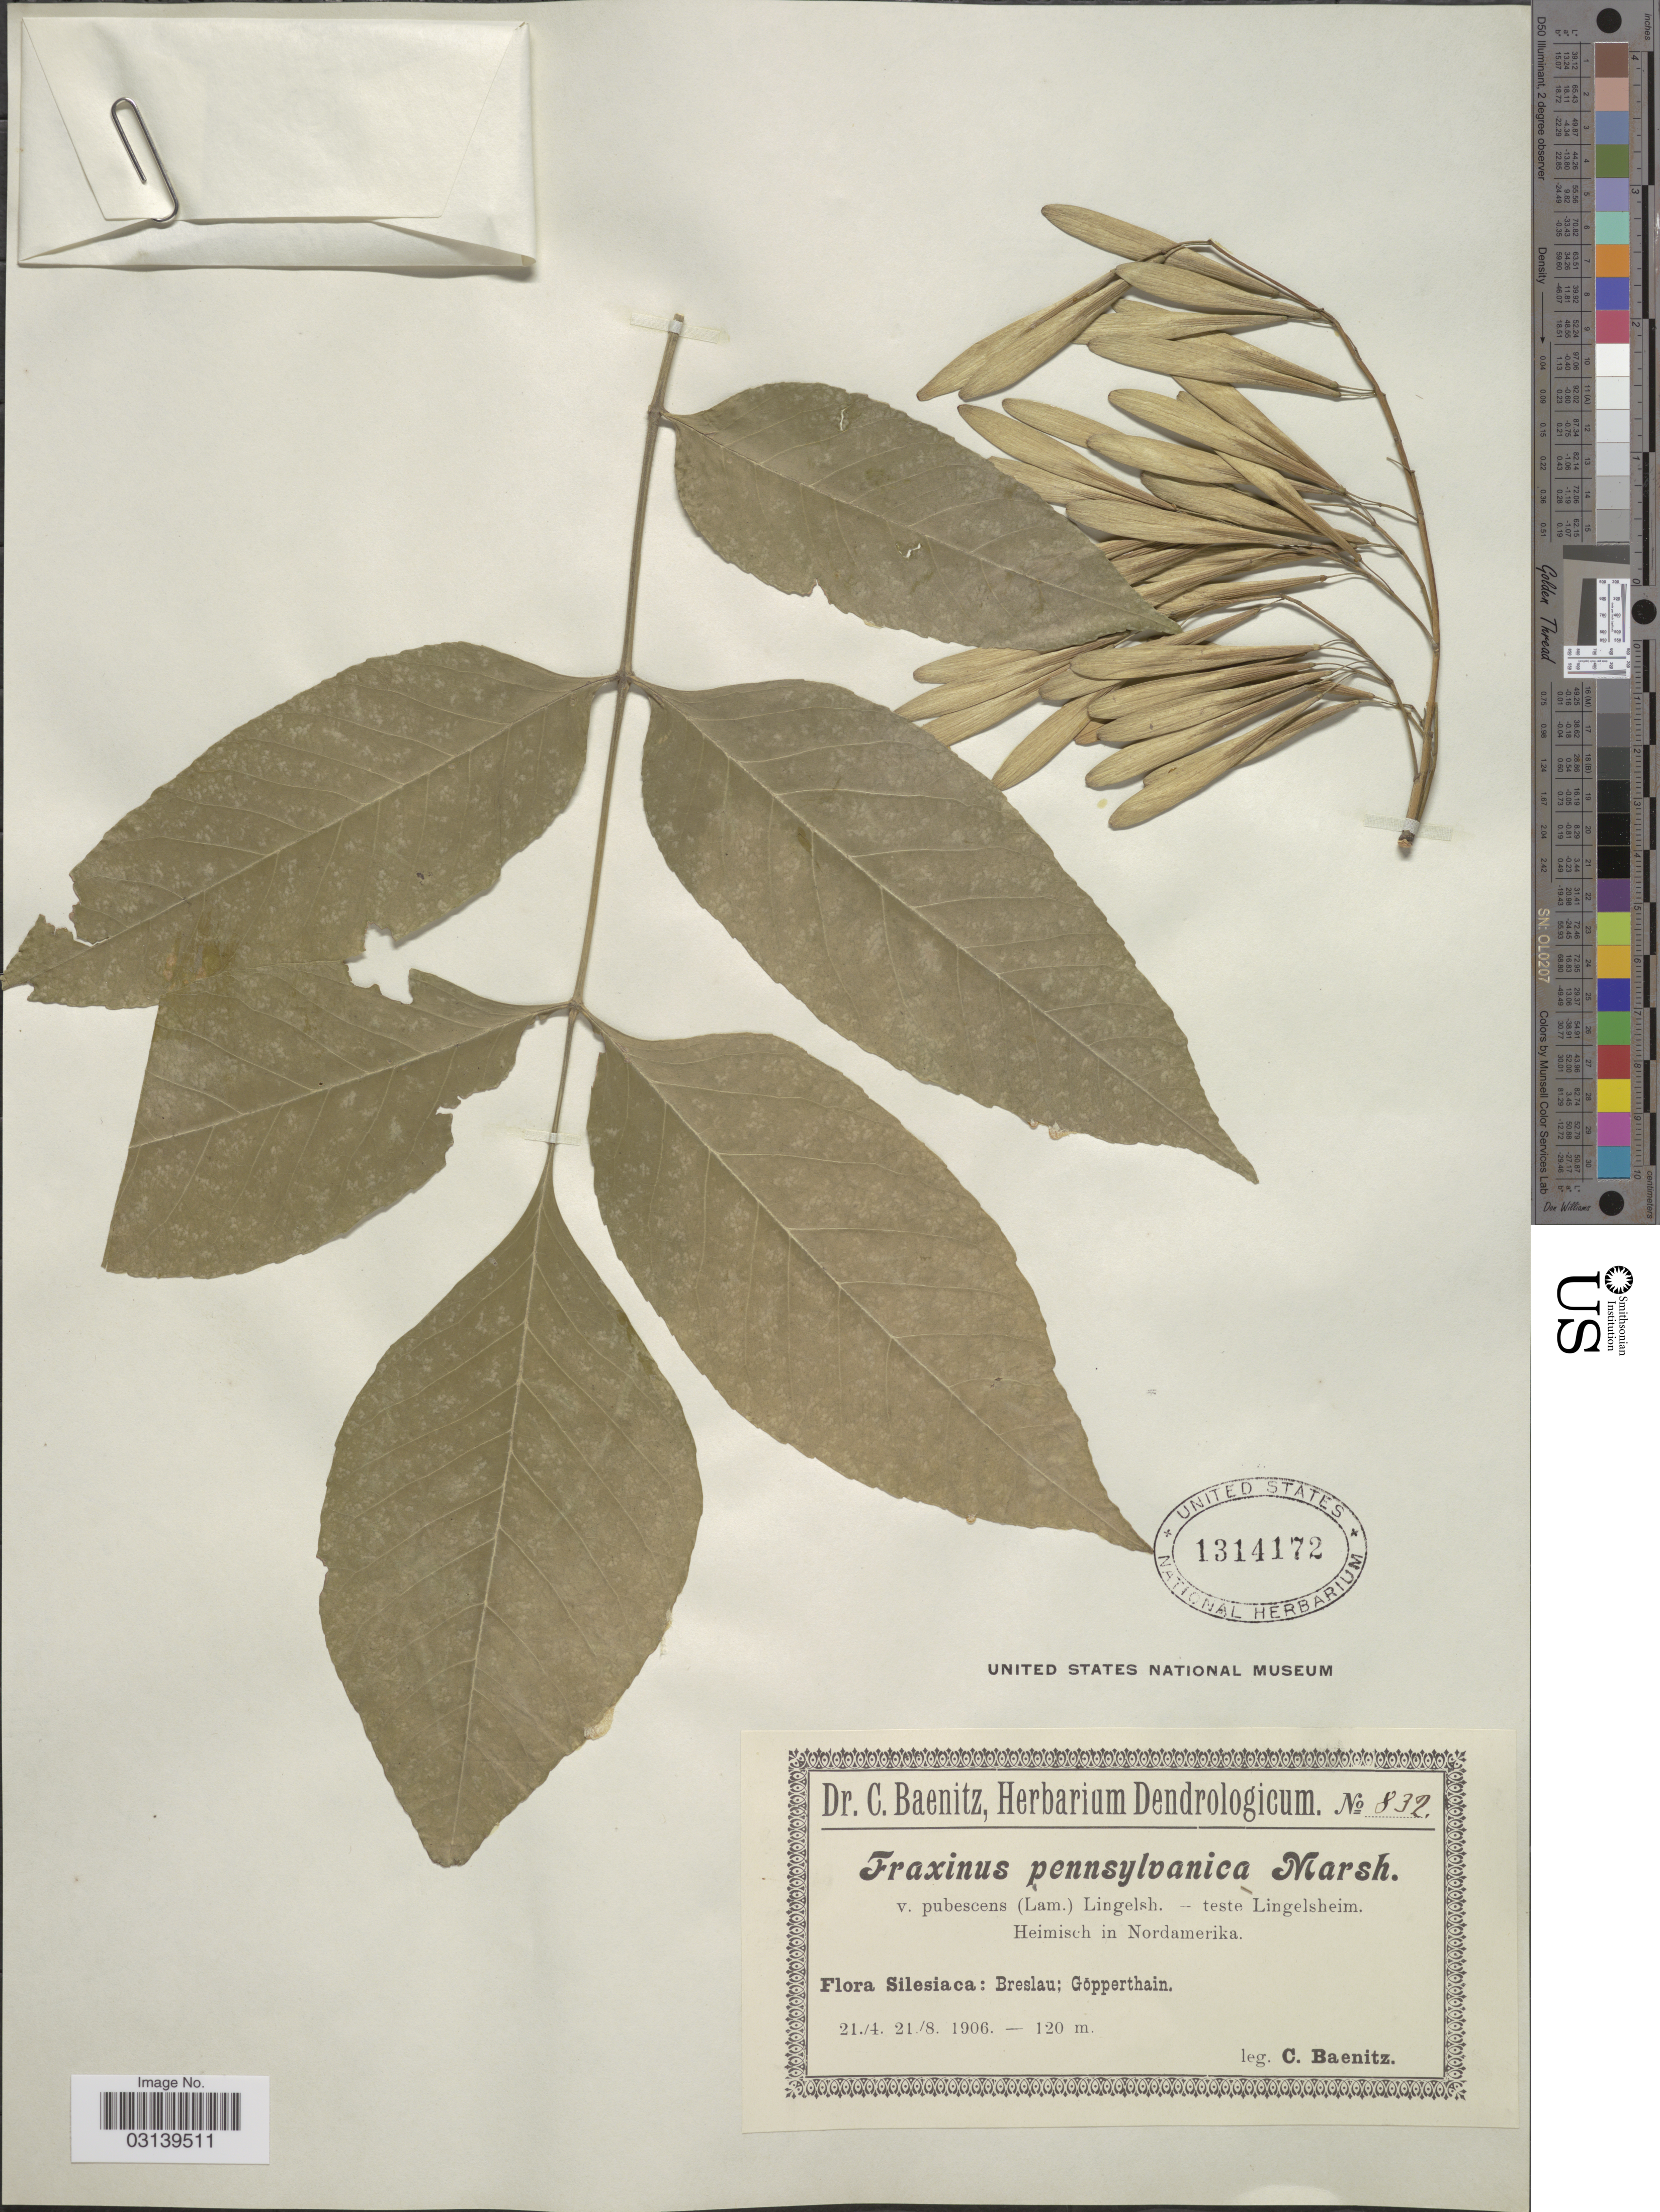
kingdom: Plantae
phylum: Tracheophyta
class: Magnoliopsida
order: Lamiales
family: Oleaceae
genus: Fraxinus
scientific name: Fraxinus pennsylvanica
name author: Marshall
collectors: C. G. Baenitz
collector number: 832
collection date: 1906-04-21/1906-08-21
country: Poland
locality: Silesiaca: Breslau; Göpperthain.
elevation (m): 120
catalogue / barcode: US 1314172